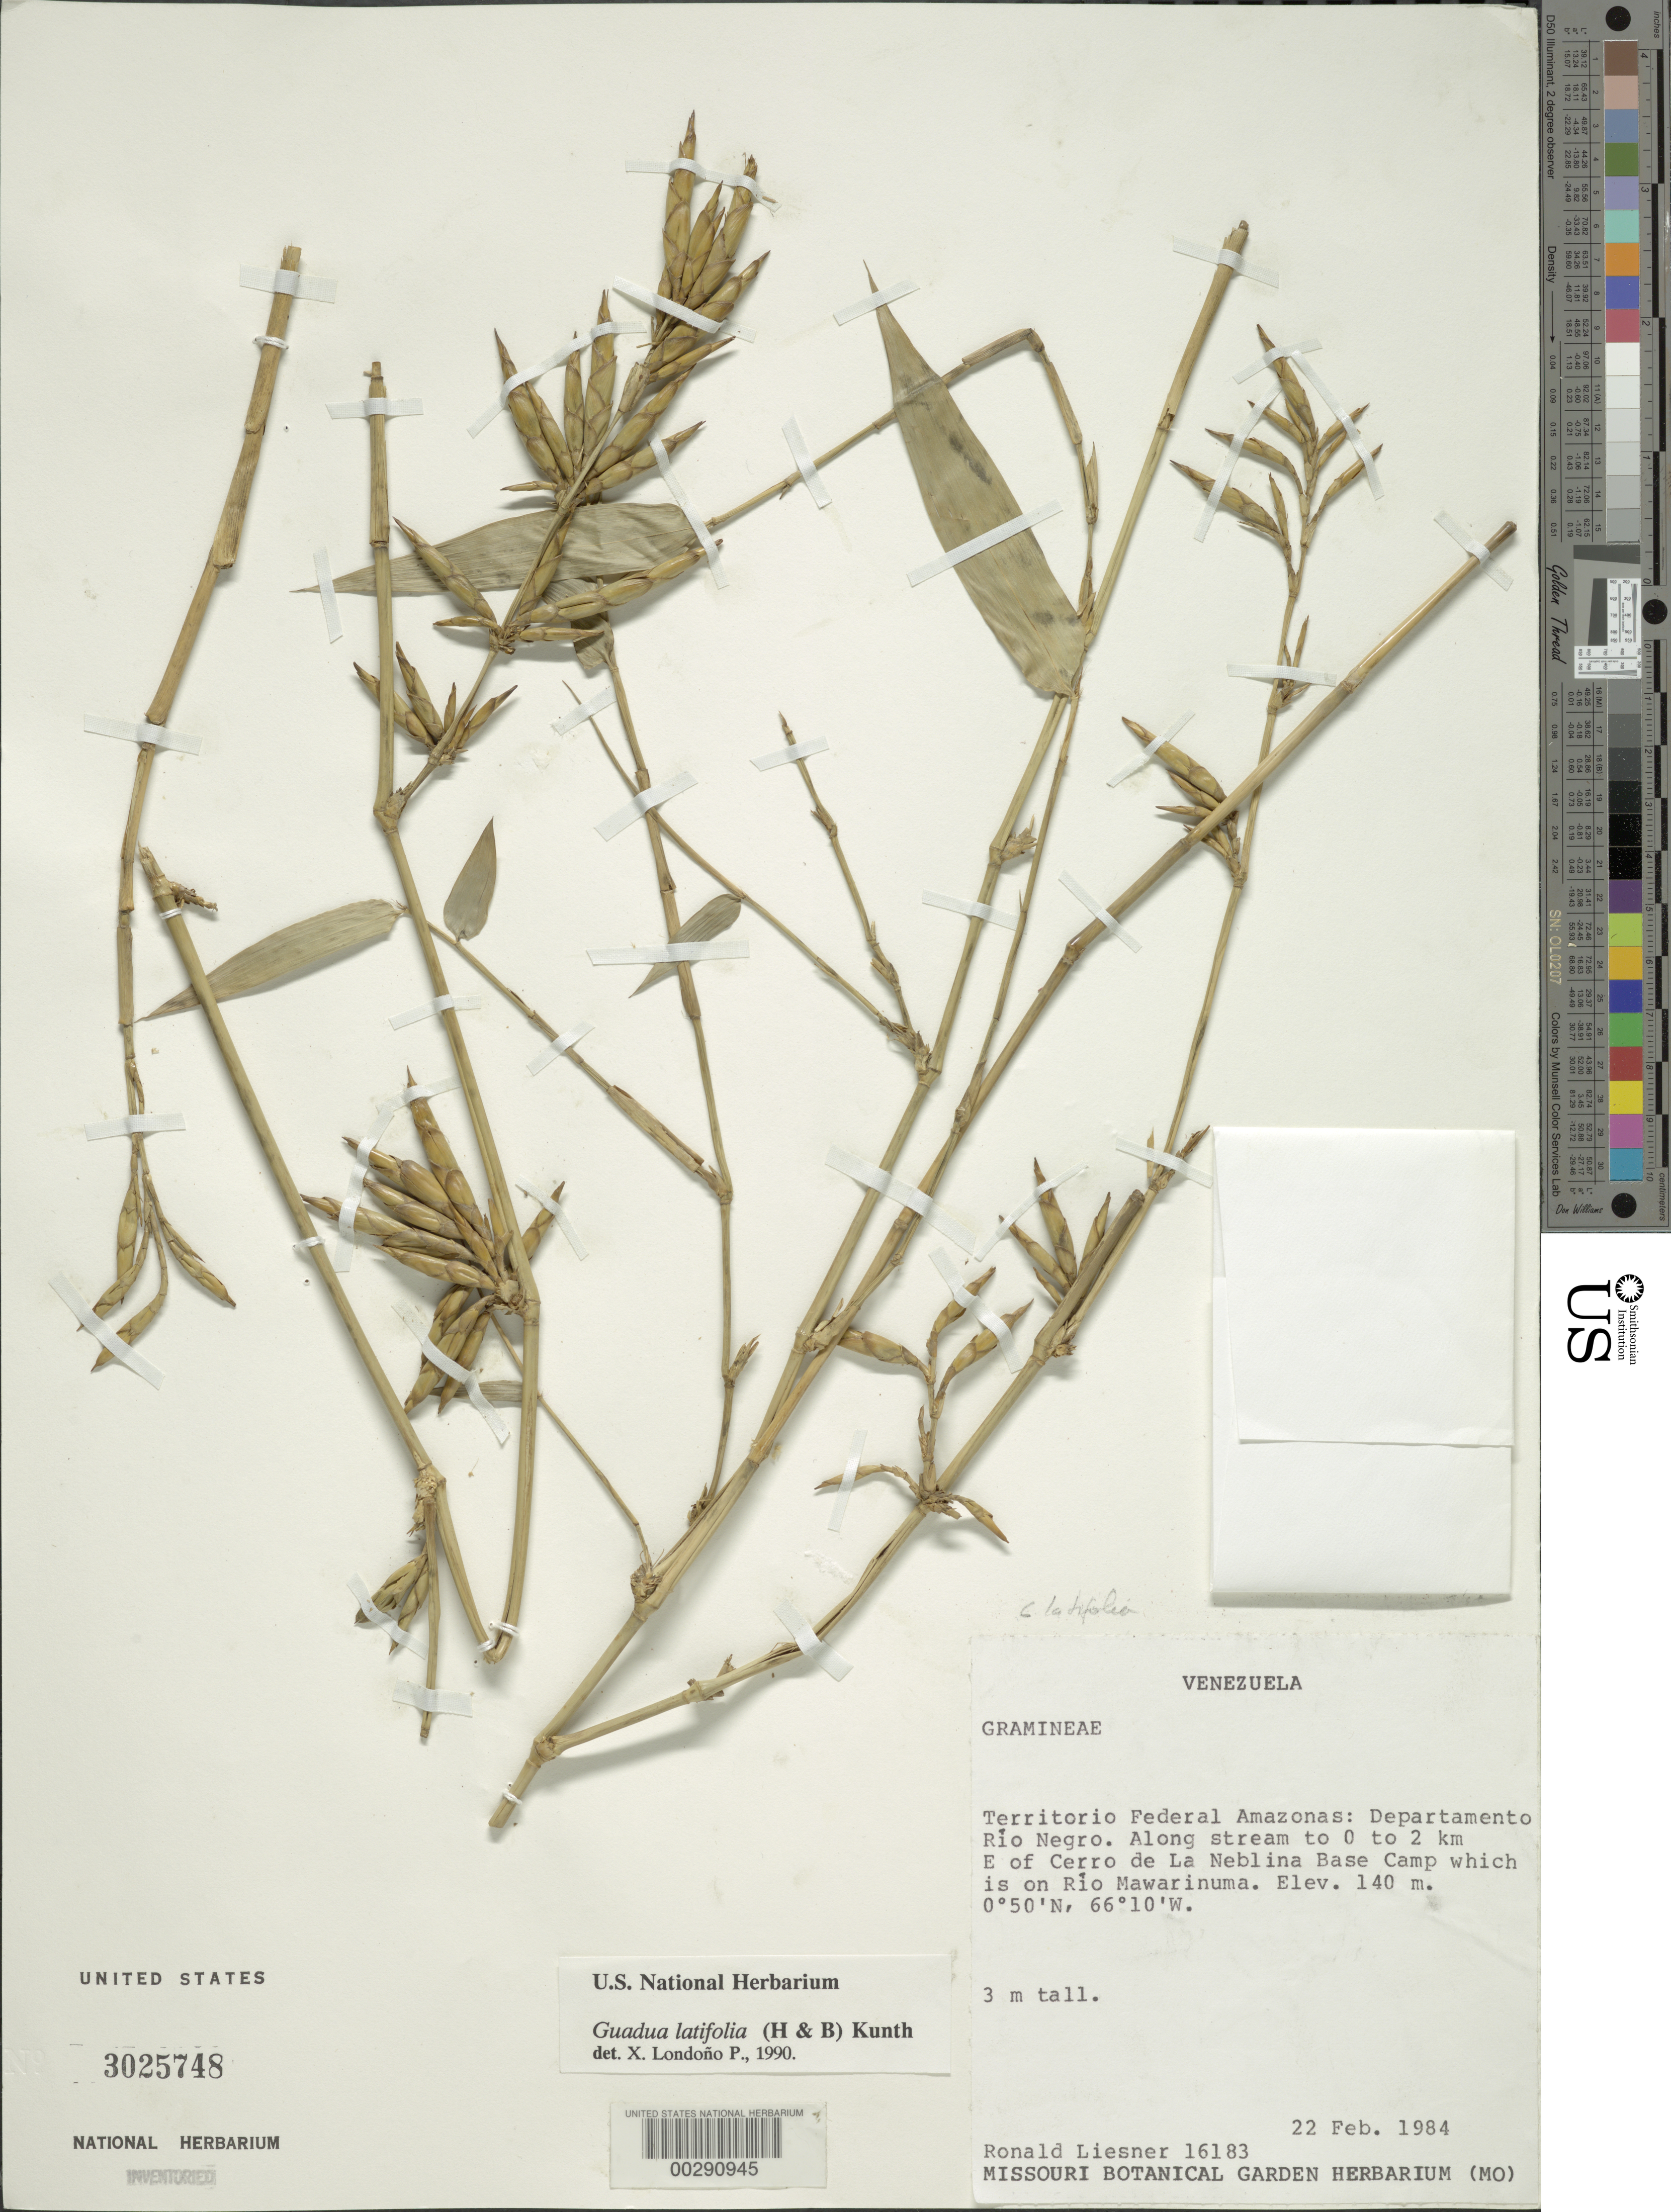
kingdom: Plantae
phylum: Tracheophyta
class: Liliopsida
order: Poales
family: Poaceae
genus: Guadua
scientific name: Guadua sp.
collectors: R. L. Liesner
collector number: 16183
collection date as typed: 22 Feb 1984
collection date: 1984-02-22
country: Venezuela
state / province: Amazonas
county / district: Rio Negro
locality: Along stream to 0-2 km e of cerro de la nebina base camp which is on rio mawarinuma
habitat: Along stream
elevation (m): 140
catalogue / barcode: US 3025748